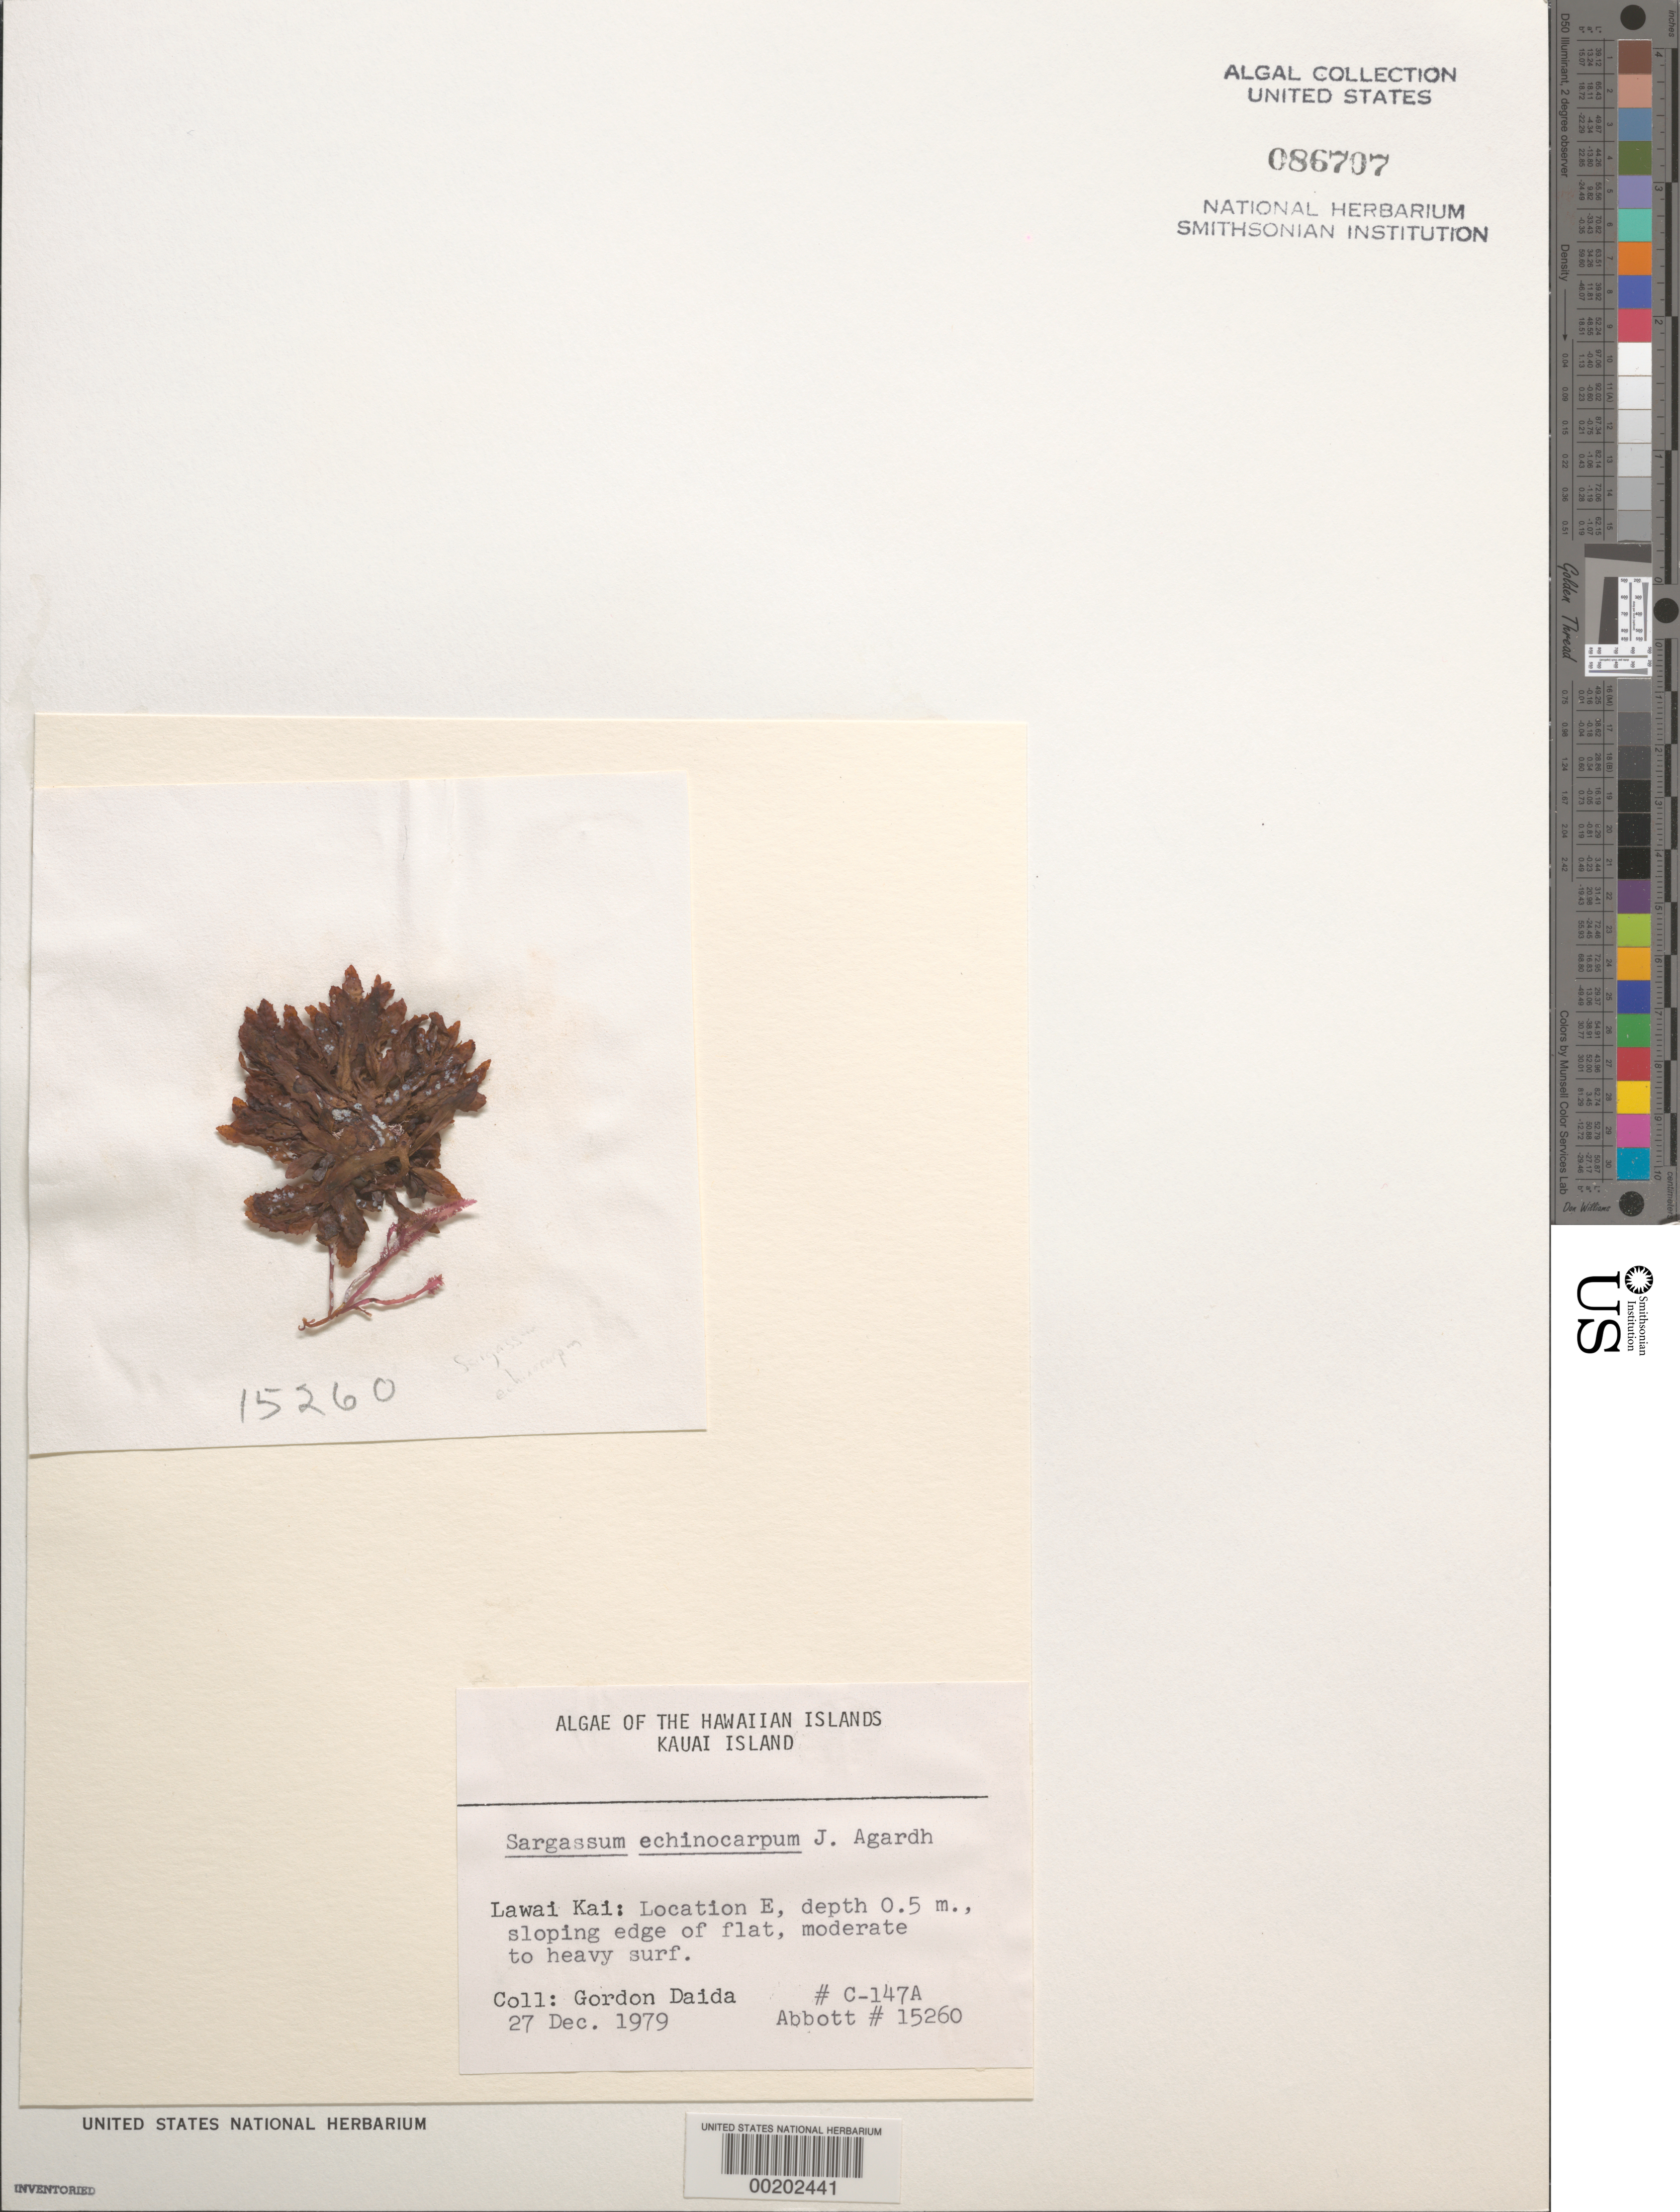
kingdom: Chromista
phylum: Ochrophyta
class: Phaeophyceae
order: Fucales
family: Sargassaceae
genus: Sargassum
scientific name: Sargassum aquifolium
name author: (Turner) C. Agardh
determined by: Algae name updating Project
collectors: G. Daida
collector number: C147a & IAA 15260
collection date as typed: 27 Dec 1979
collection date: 1979-12-27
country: United States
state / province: Hawaii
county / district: Kauai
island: Kaua'i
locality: Lawai Kai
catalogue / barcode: US 86707